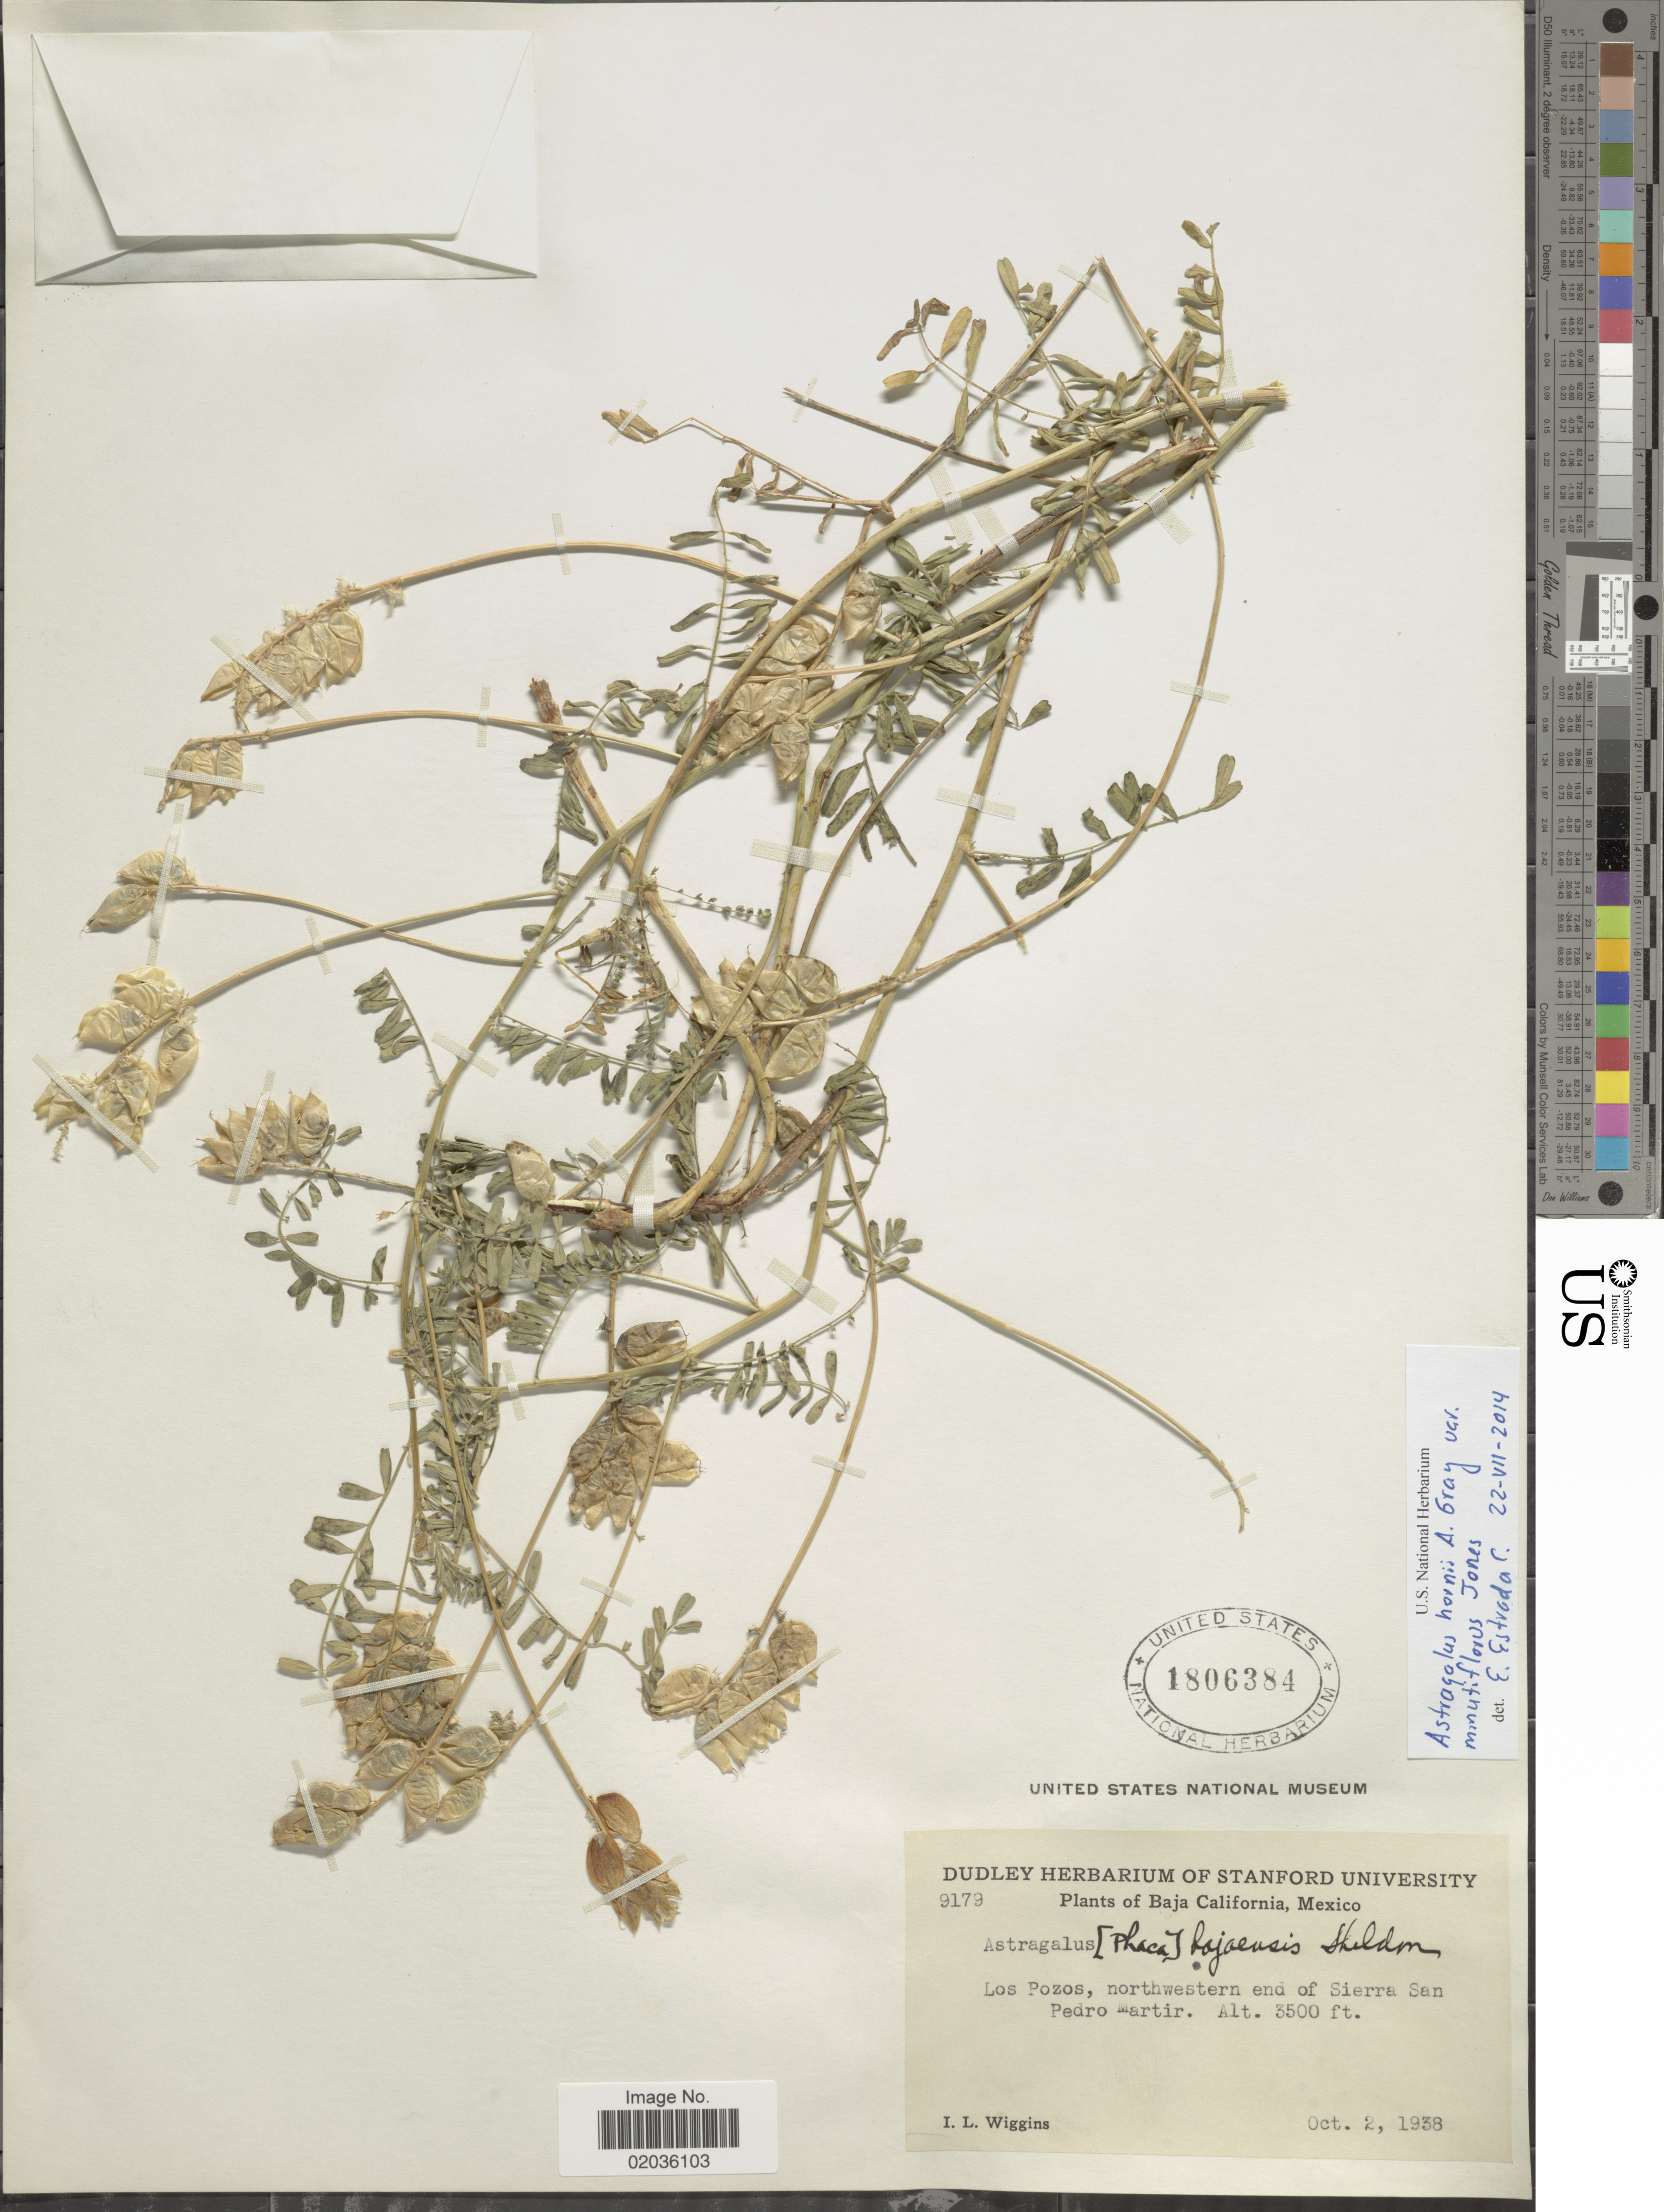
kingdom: Plantae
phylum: Tracheophyta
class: Magnoliopsida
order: Fabales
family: Fabaceae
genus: Astragalus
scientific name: Astragalus hornii var. minutiflorus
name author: M.E. Jones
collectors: I. L. Wiggins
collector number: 9179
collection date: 1938-10-02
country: Mexico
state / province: Baja California Norte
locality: Los Pozos, northwestern end of Sierra San Pedro Martir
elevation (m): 1067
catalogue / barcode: US 1806384